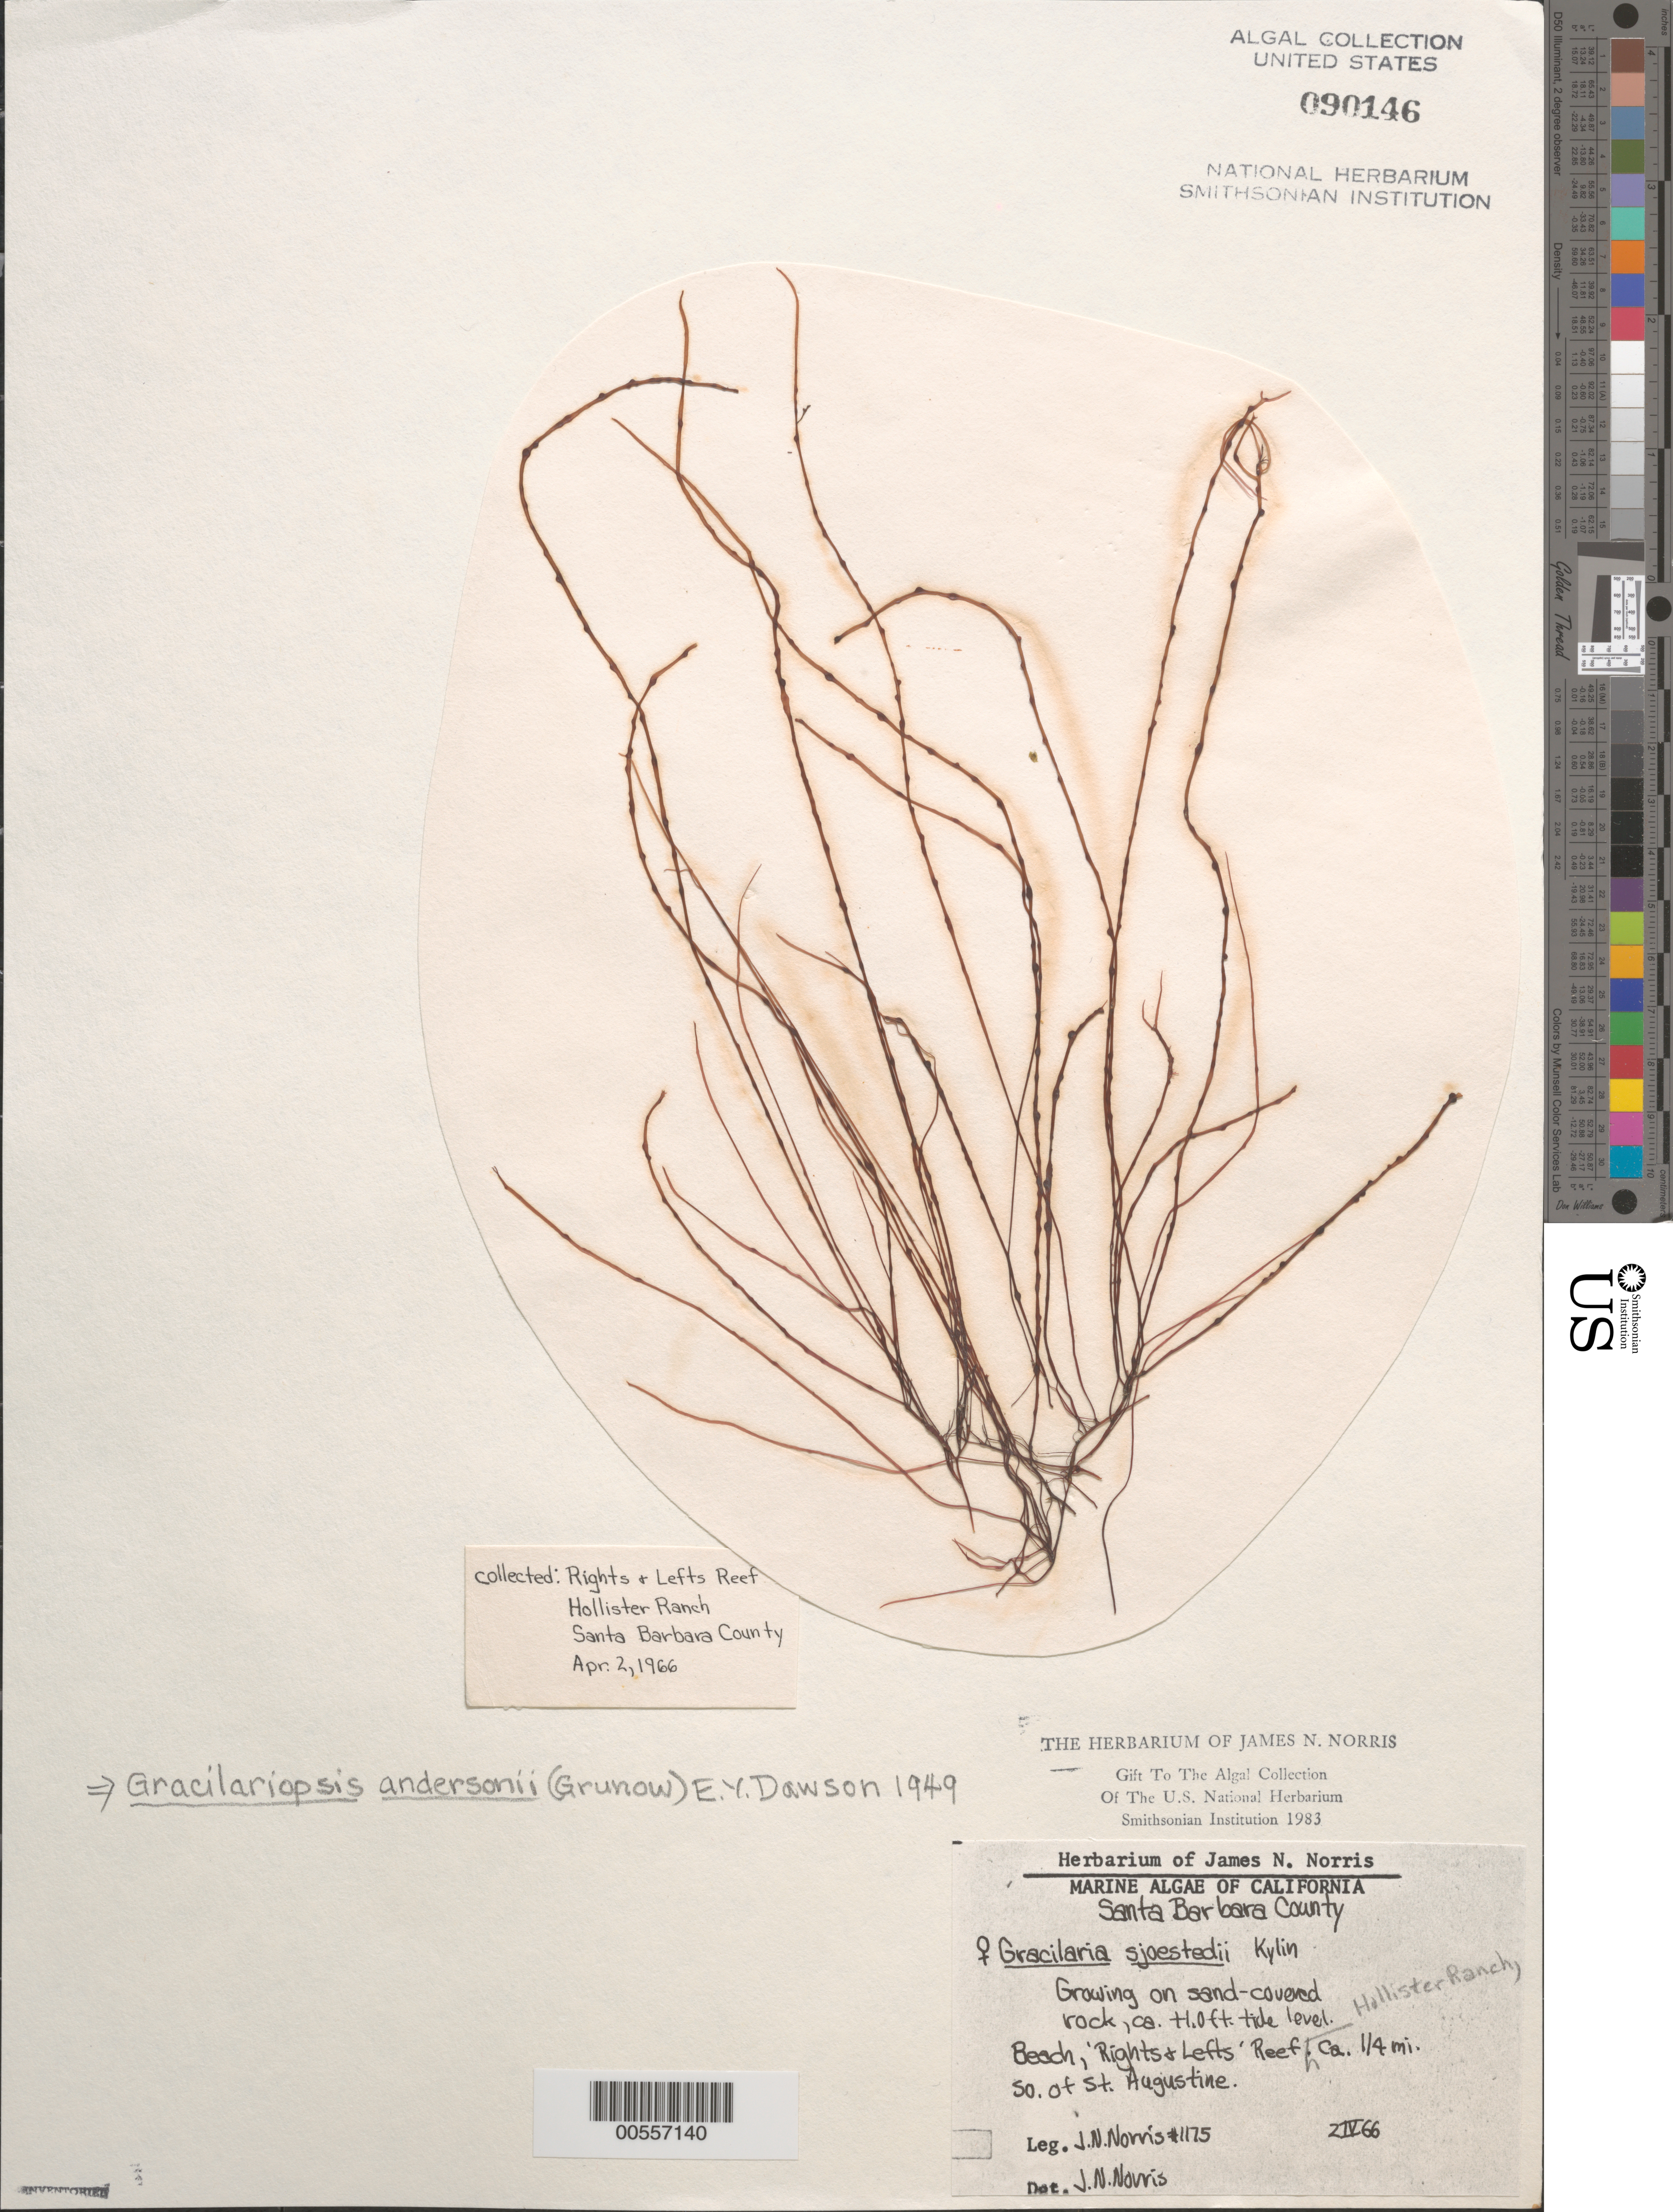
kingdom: Plantae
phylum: Rhodophyta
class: Florideophyceae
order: Gracilariales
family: Gracilariaceae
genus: Gracilariopsis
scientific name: Gracilariopsis andersonii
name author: (Grunow) E.Y. Dawson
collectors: J. N. Norris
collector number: JN-1175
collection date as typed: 02 Apr 1966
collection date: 1966-04-02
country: United States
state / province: California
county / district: Santa Barbara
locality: Rights and Lefts Reef, Hollister Ranch, ca. 0.25 mile south of St. Augustine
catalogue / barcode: US 90146